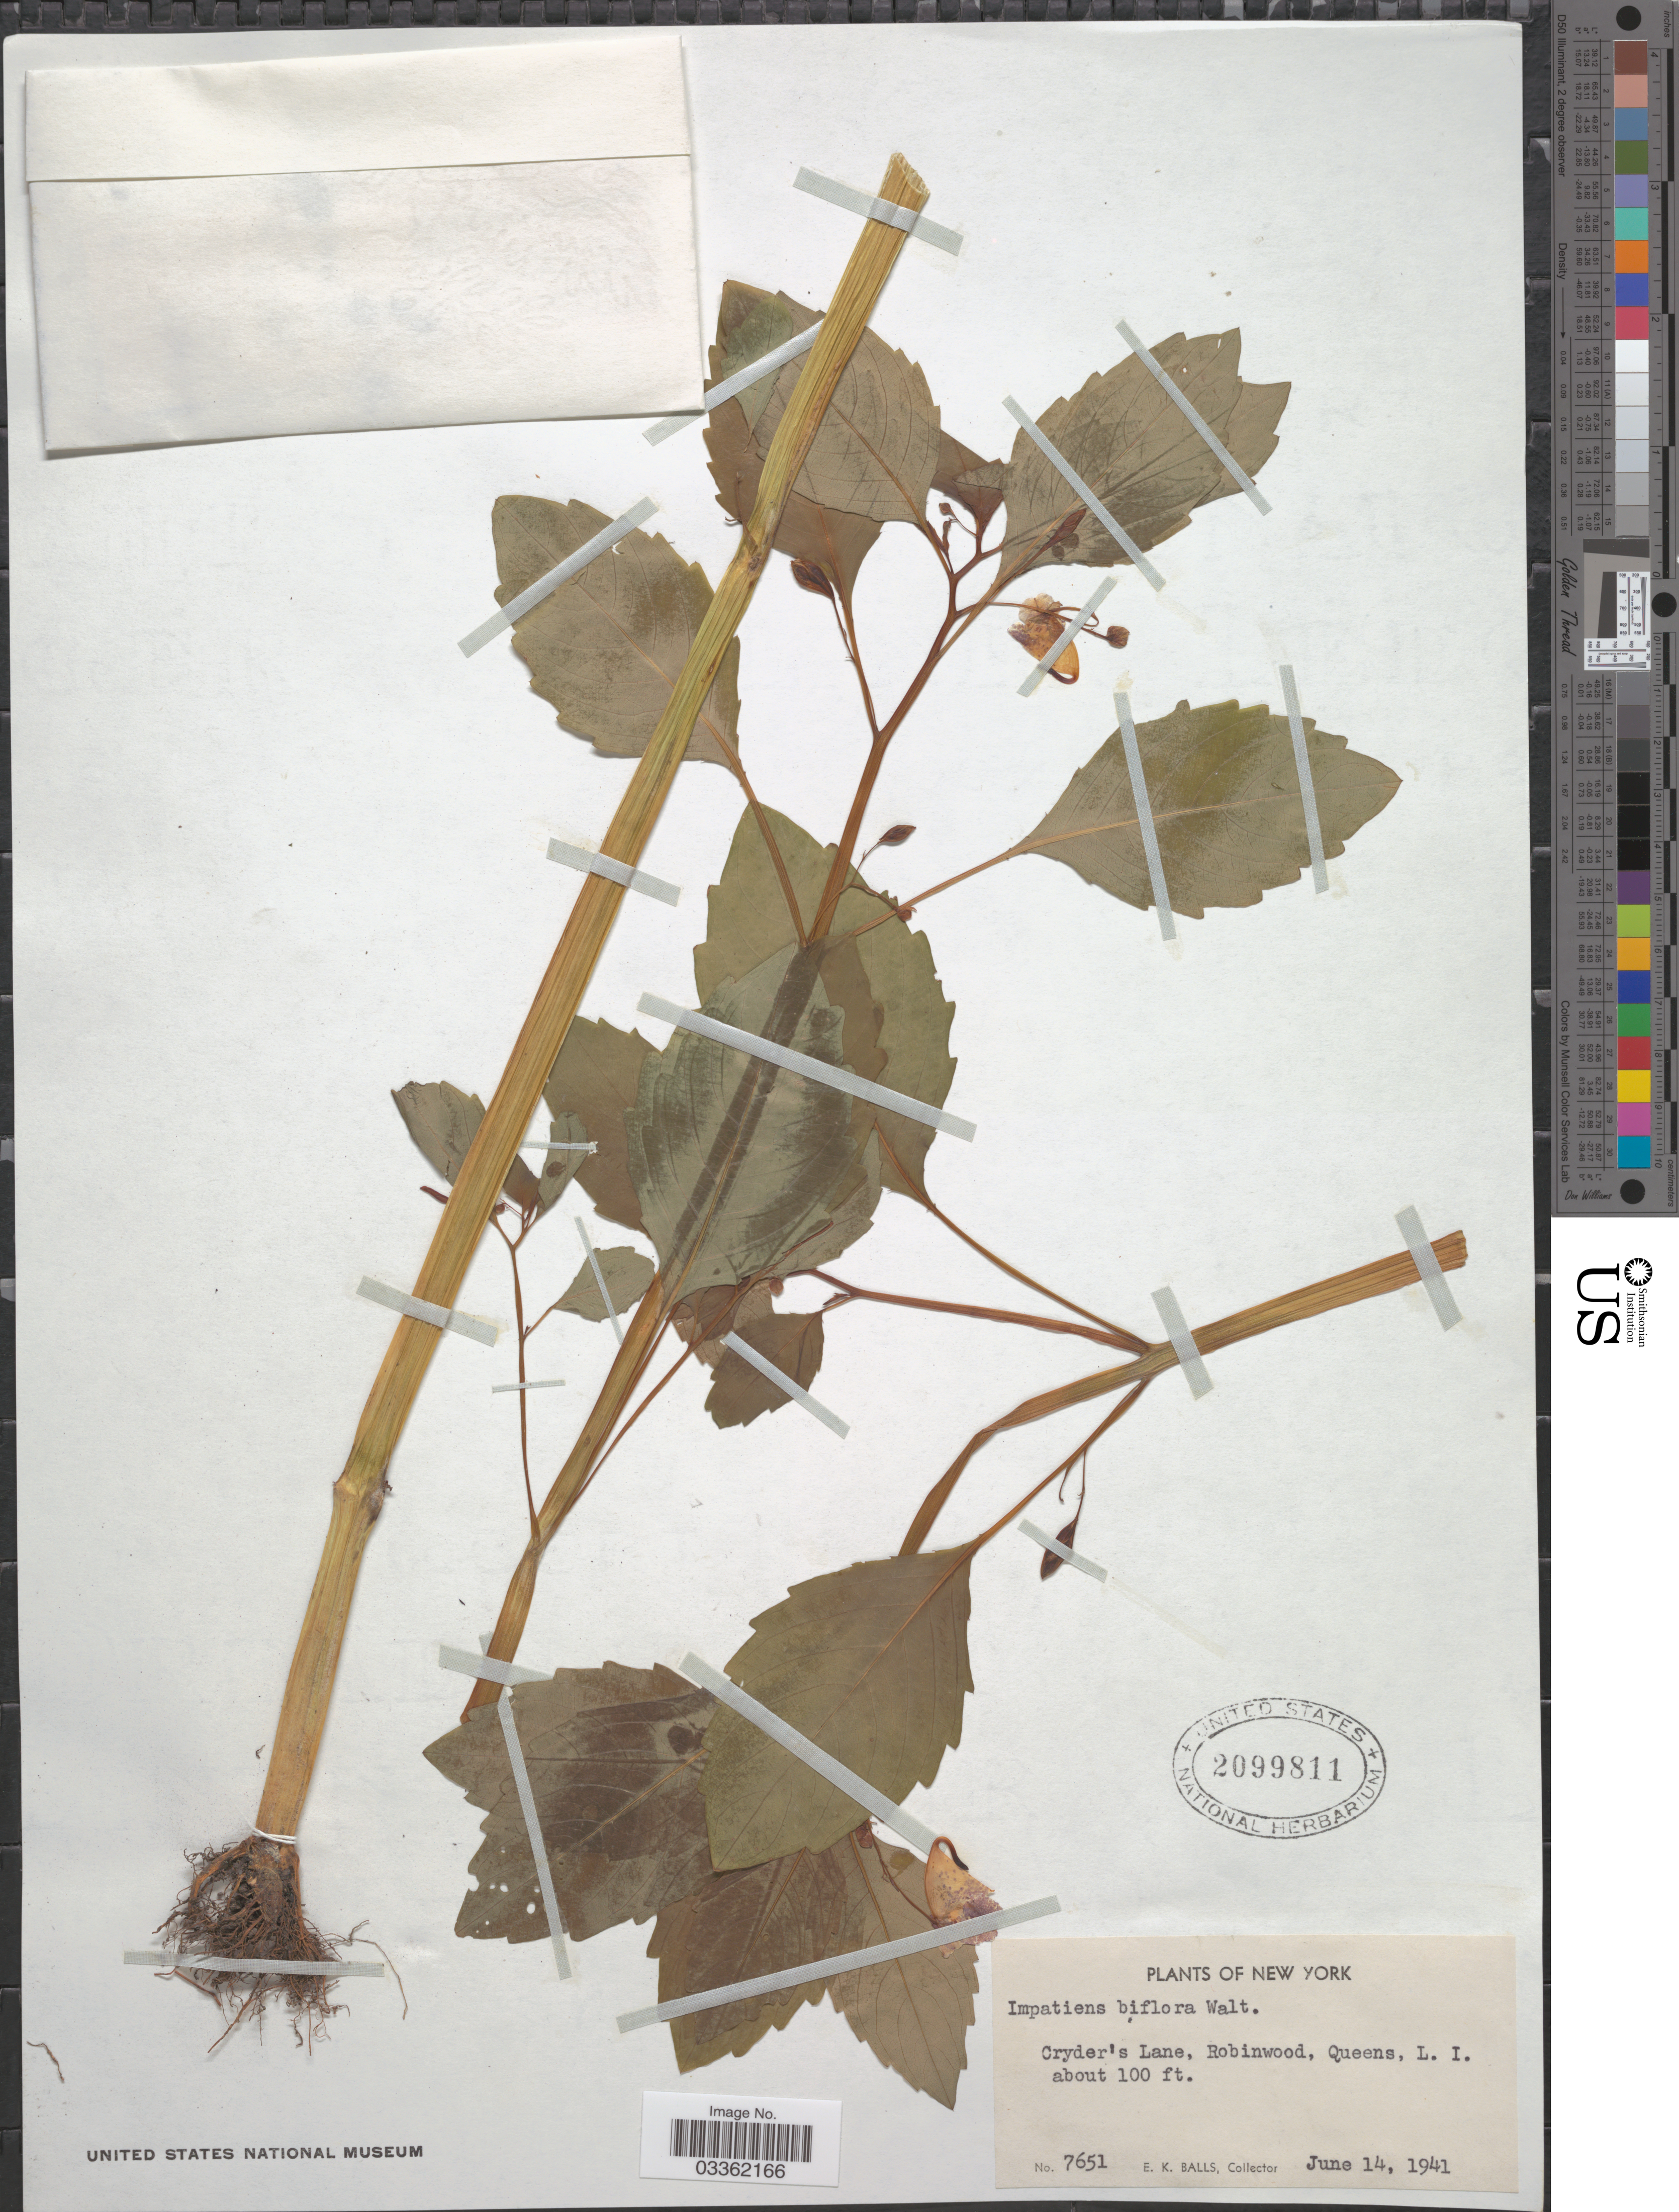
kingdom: Plantae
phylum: Tracheophyta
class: Magnoliopsida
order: Ericales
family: Balsaminaceae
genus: Impatiens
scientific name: Impatiens capensis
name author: Meerb.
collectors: E. K. Balls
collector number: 7651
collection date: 1941-06-14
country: United States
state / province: New York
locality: Cryder's Lane, Robinwood, Queens, L. I.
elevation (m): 30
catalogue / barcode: US 2099811